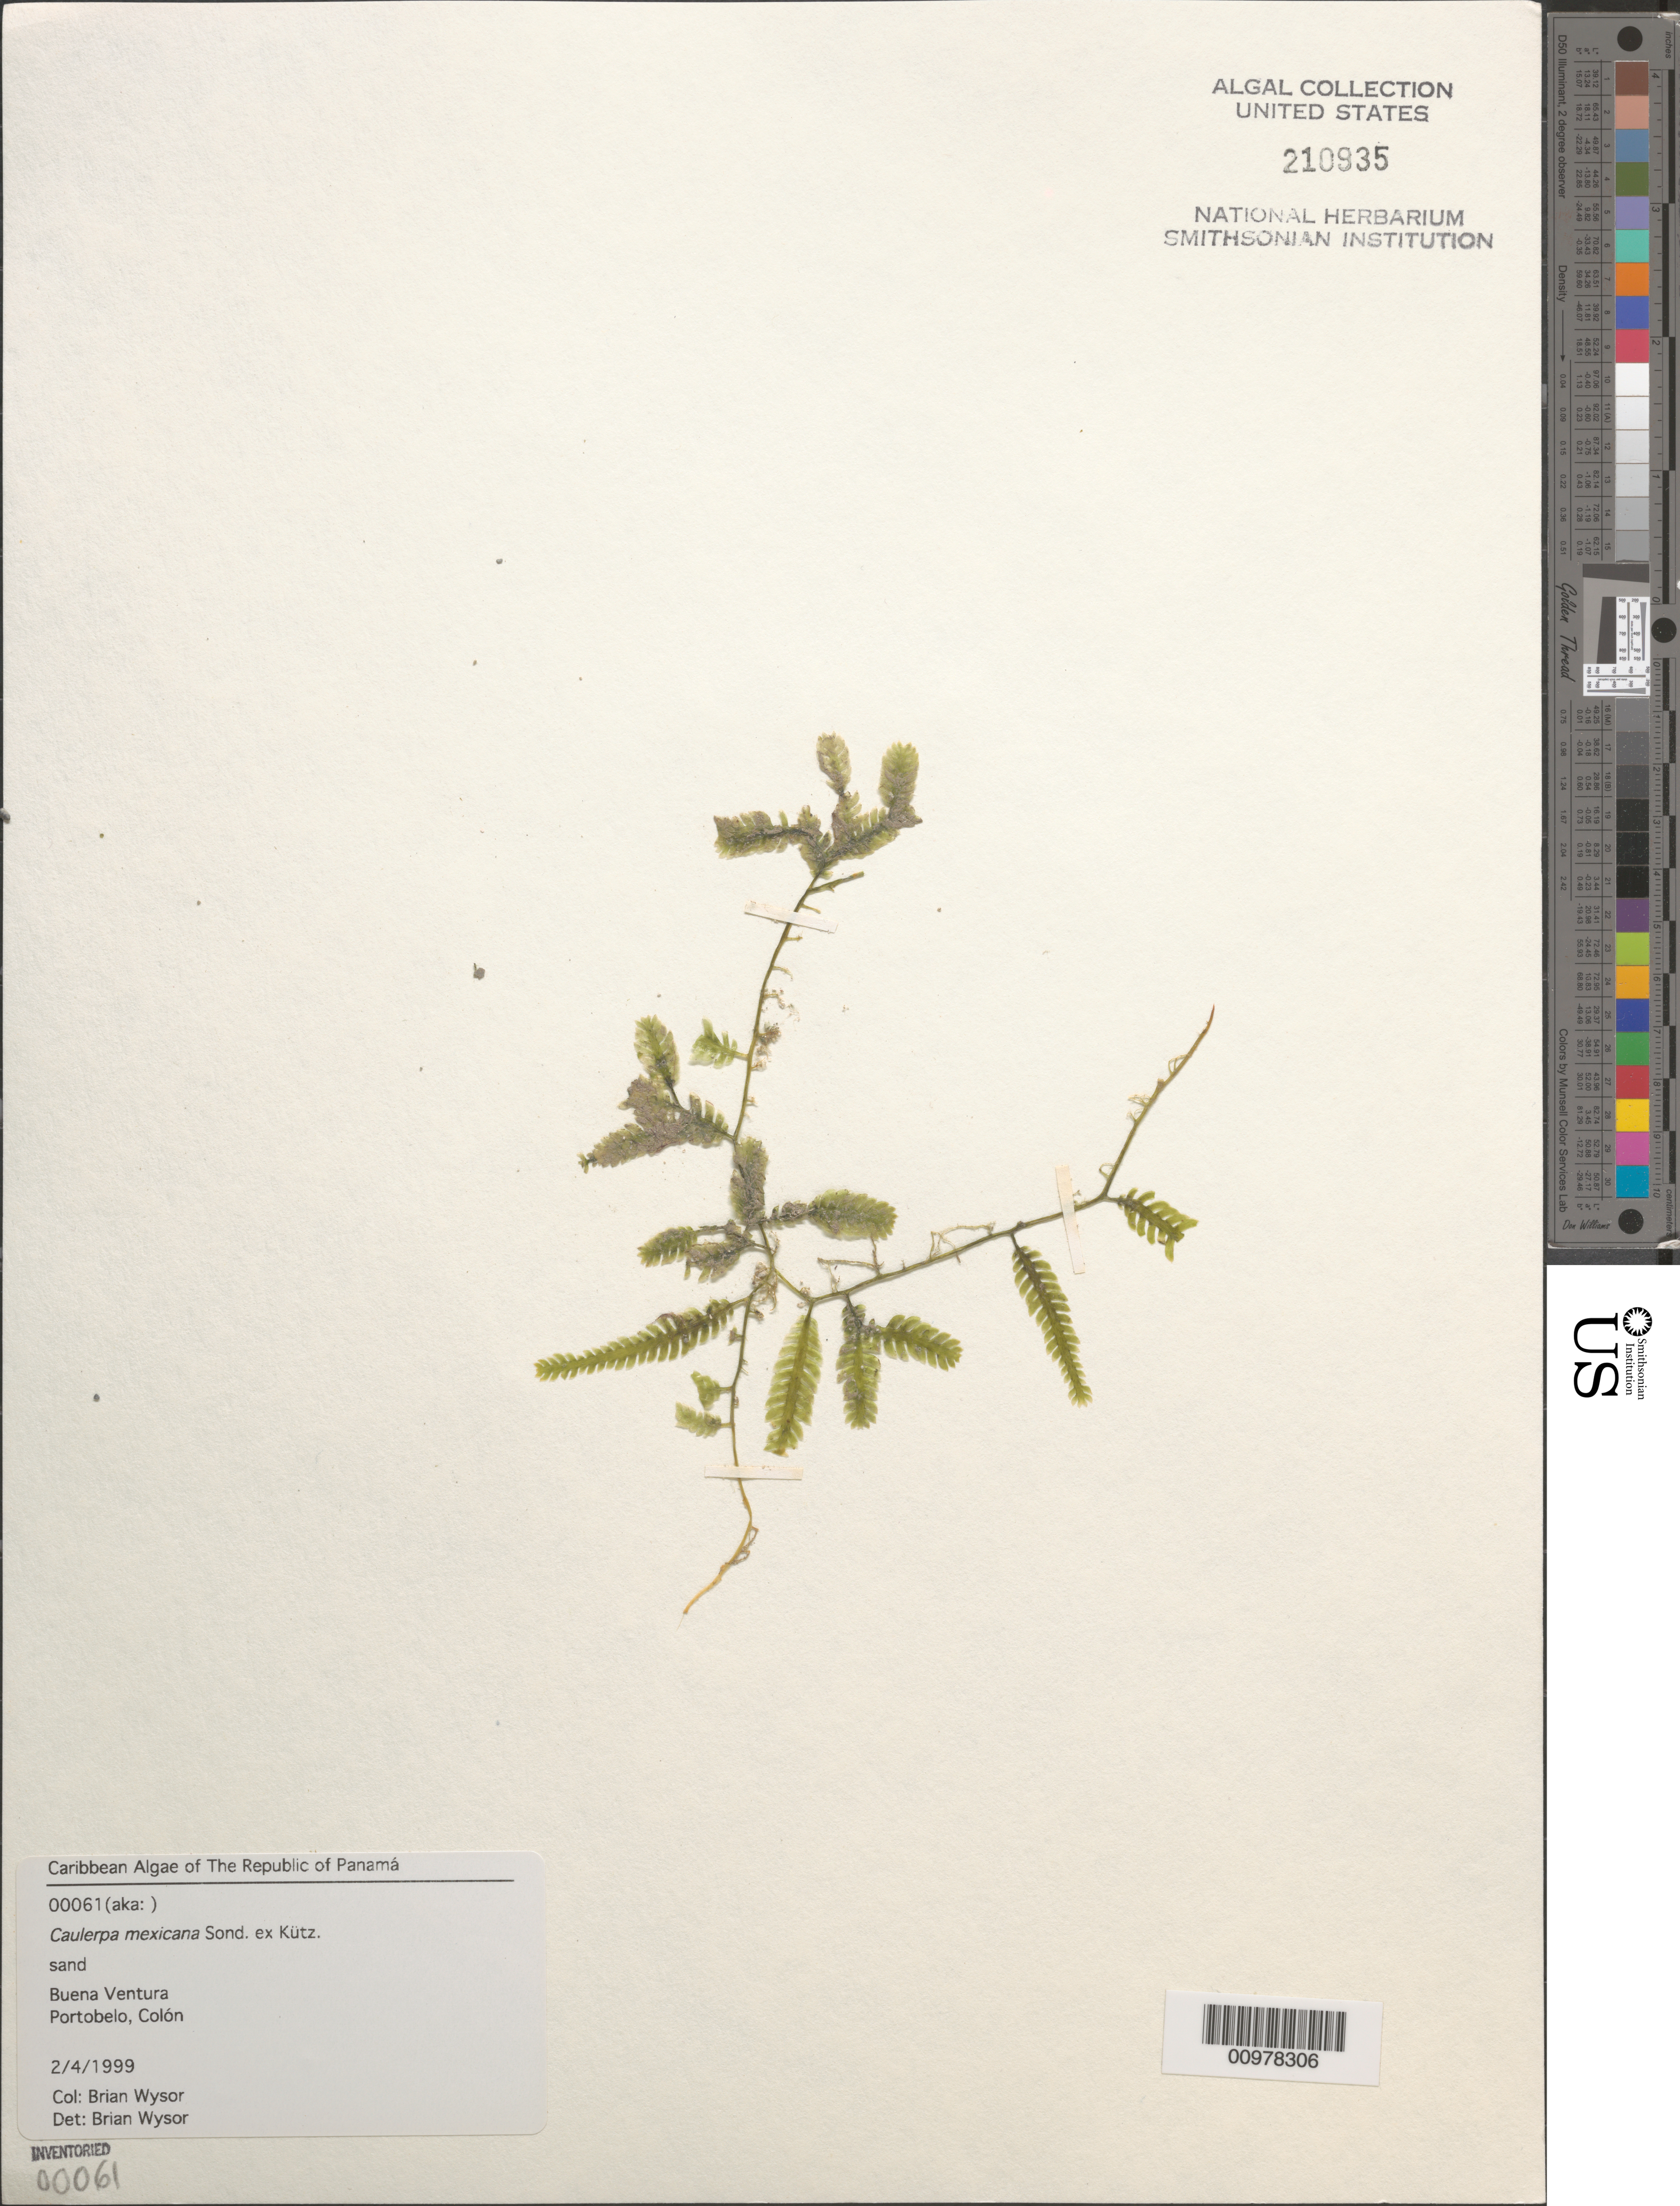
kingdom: Plantae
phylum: Chlorophyta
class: Ulvophyceae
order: Bryopsidales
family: Caulerpaceae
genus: Caulerpa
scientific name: Caulerpa mexicana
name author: Sond. ex Kütz.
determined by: Wysor, B.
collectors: B. Wysor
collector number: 00061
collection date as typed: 04 Feb 1999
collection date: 1999-02-04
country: Panama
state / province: Colón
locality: Buena Ventura, Portobelo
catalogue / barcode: US 210935